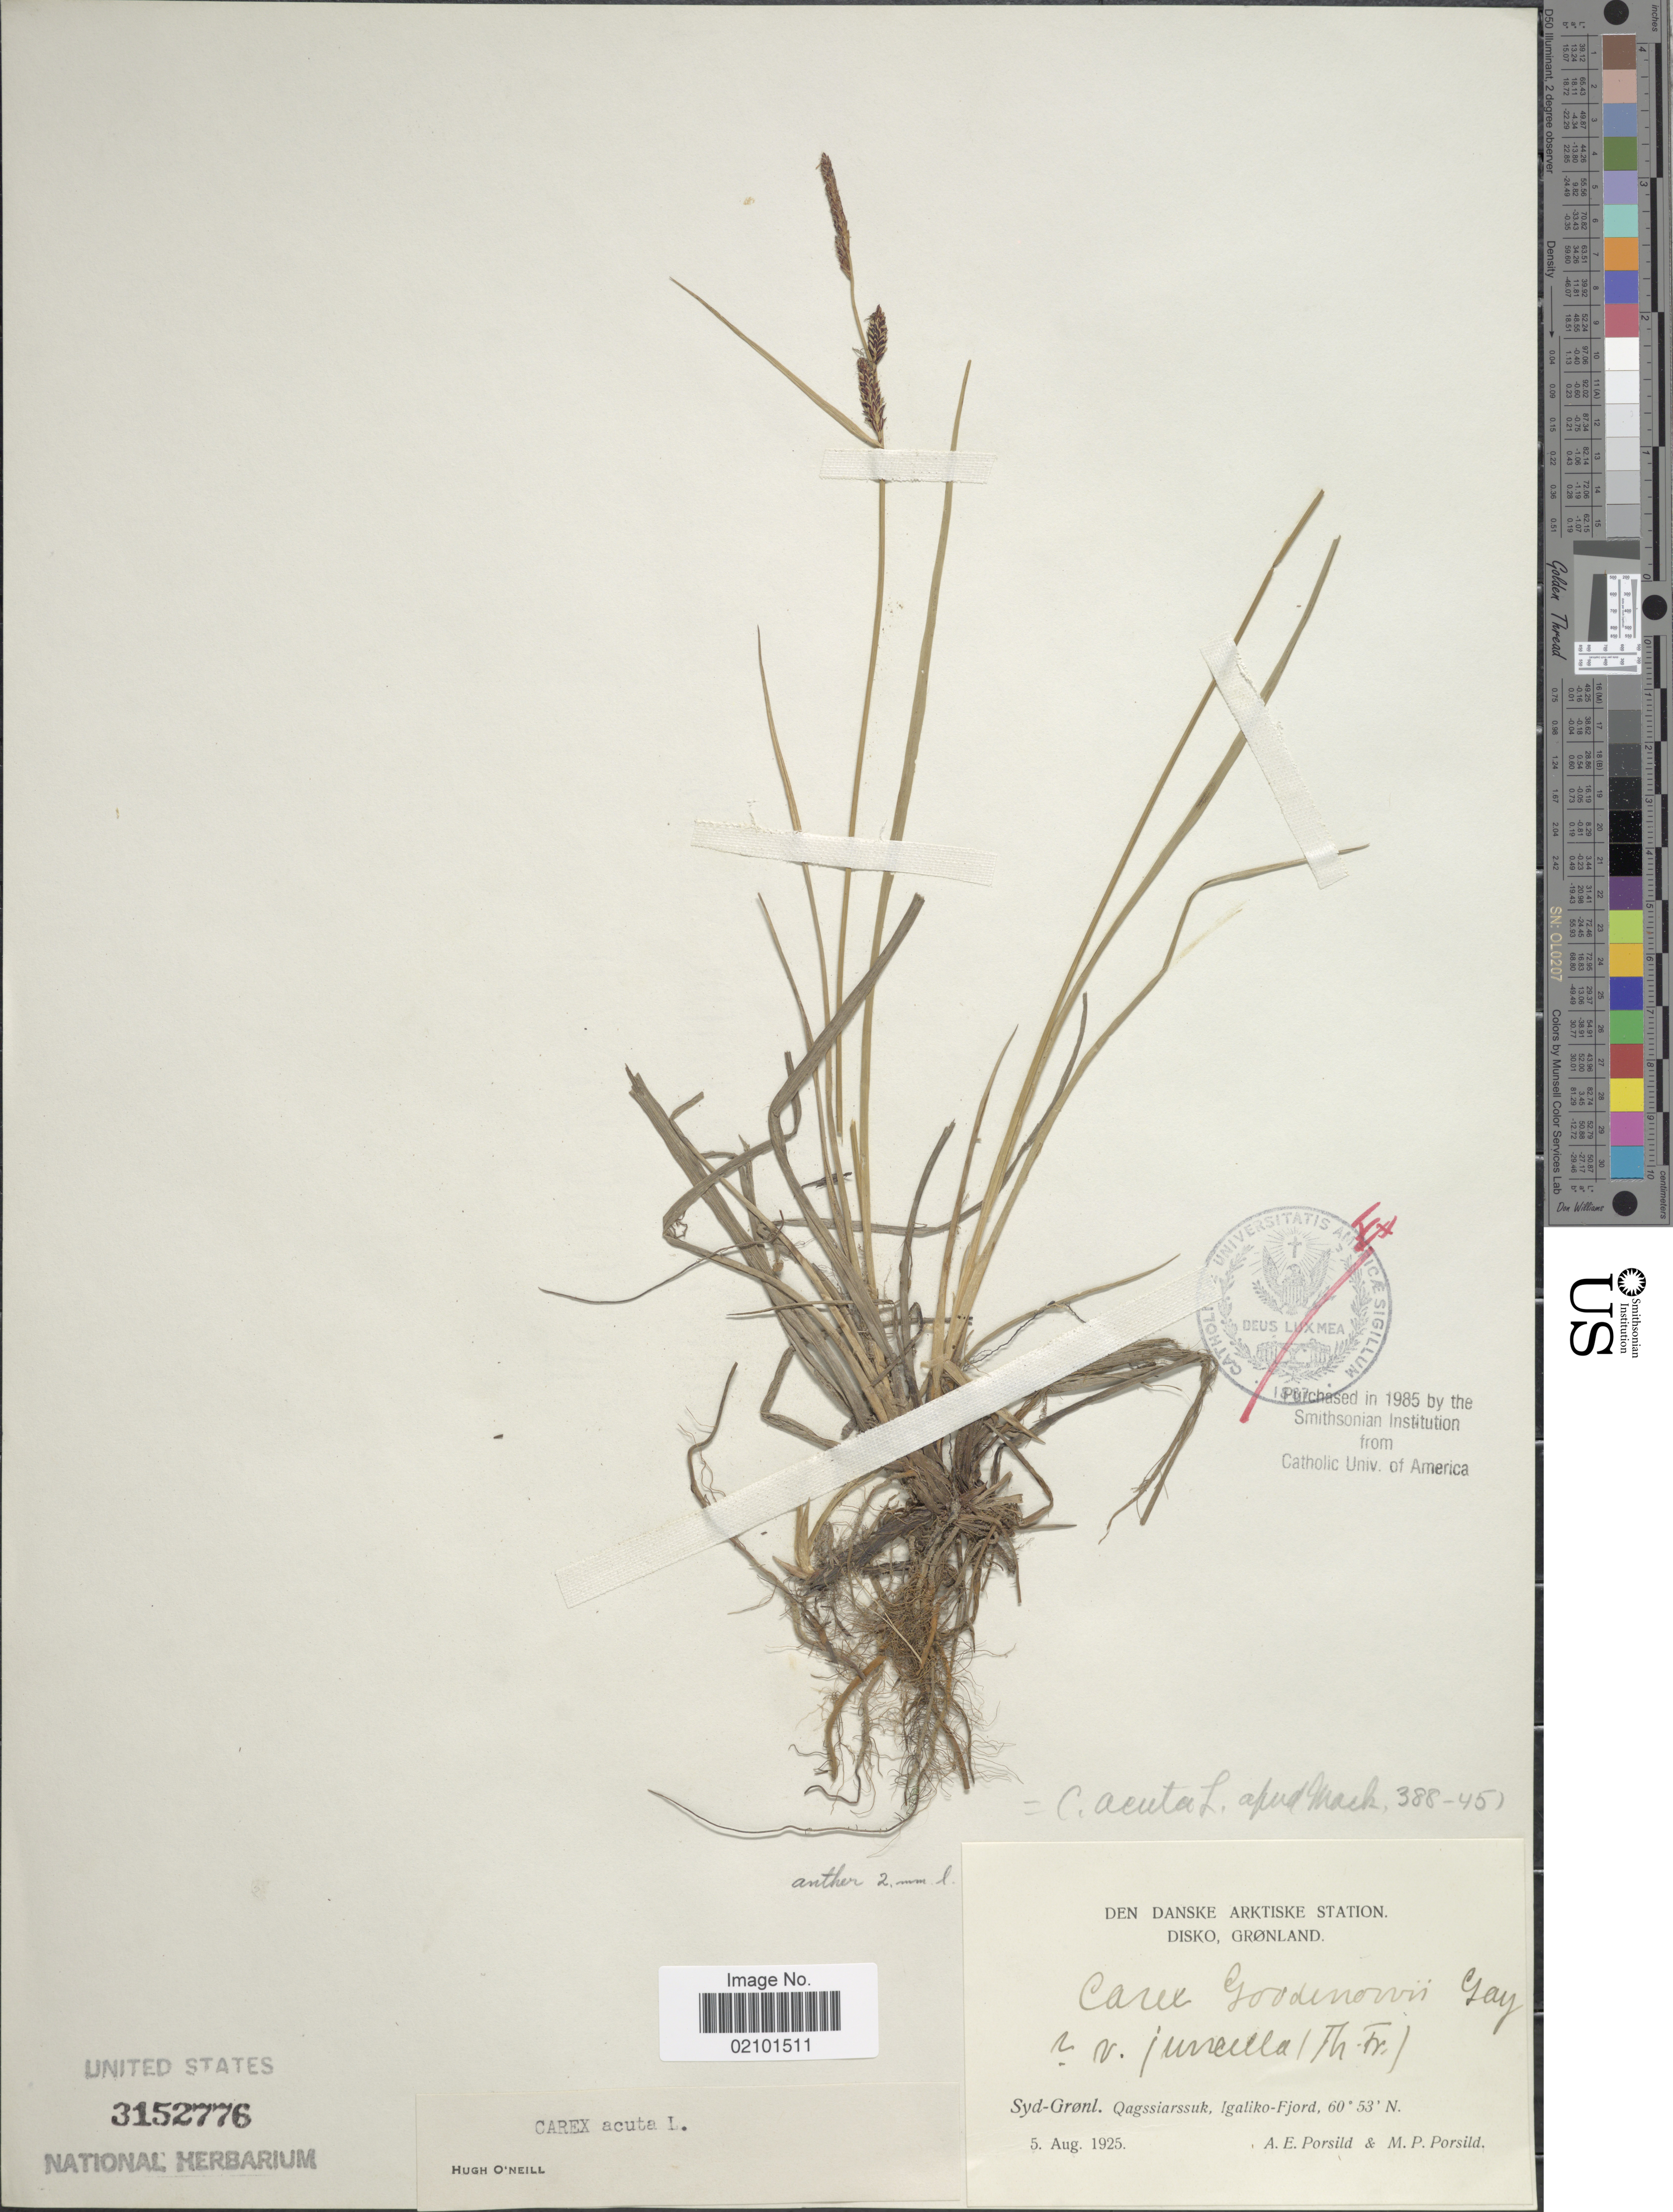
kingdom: Plantae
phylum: Tracheophyta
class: Liliopsida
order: Poales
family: Cyperaceae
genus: Carex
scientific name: Carex acuta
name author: L.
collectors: A. E. Porsild & M. P. Porsild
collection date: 1925-08-05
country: Greenland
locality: Syd-Gronl. Qagssiarssuk, Igaliko-Fjord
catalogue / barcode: US 3152776